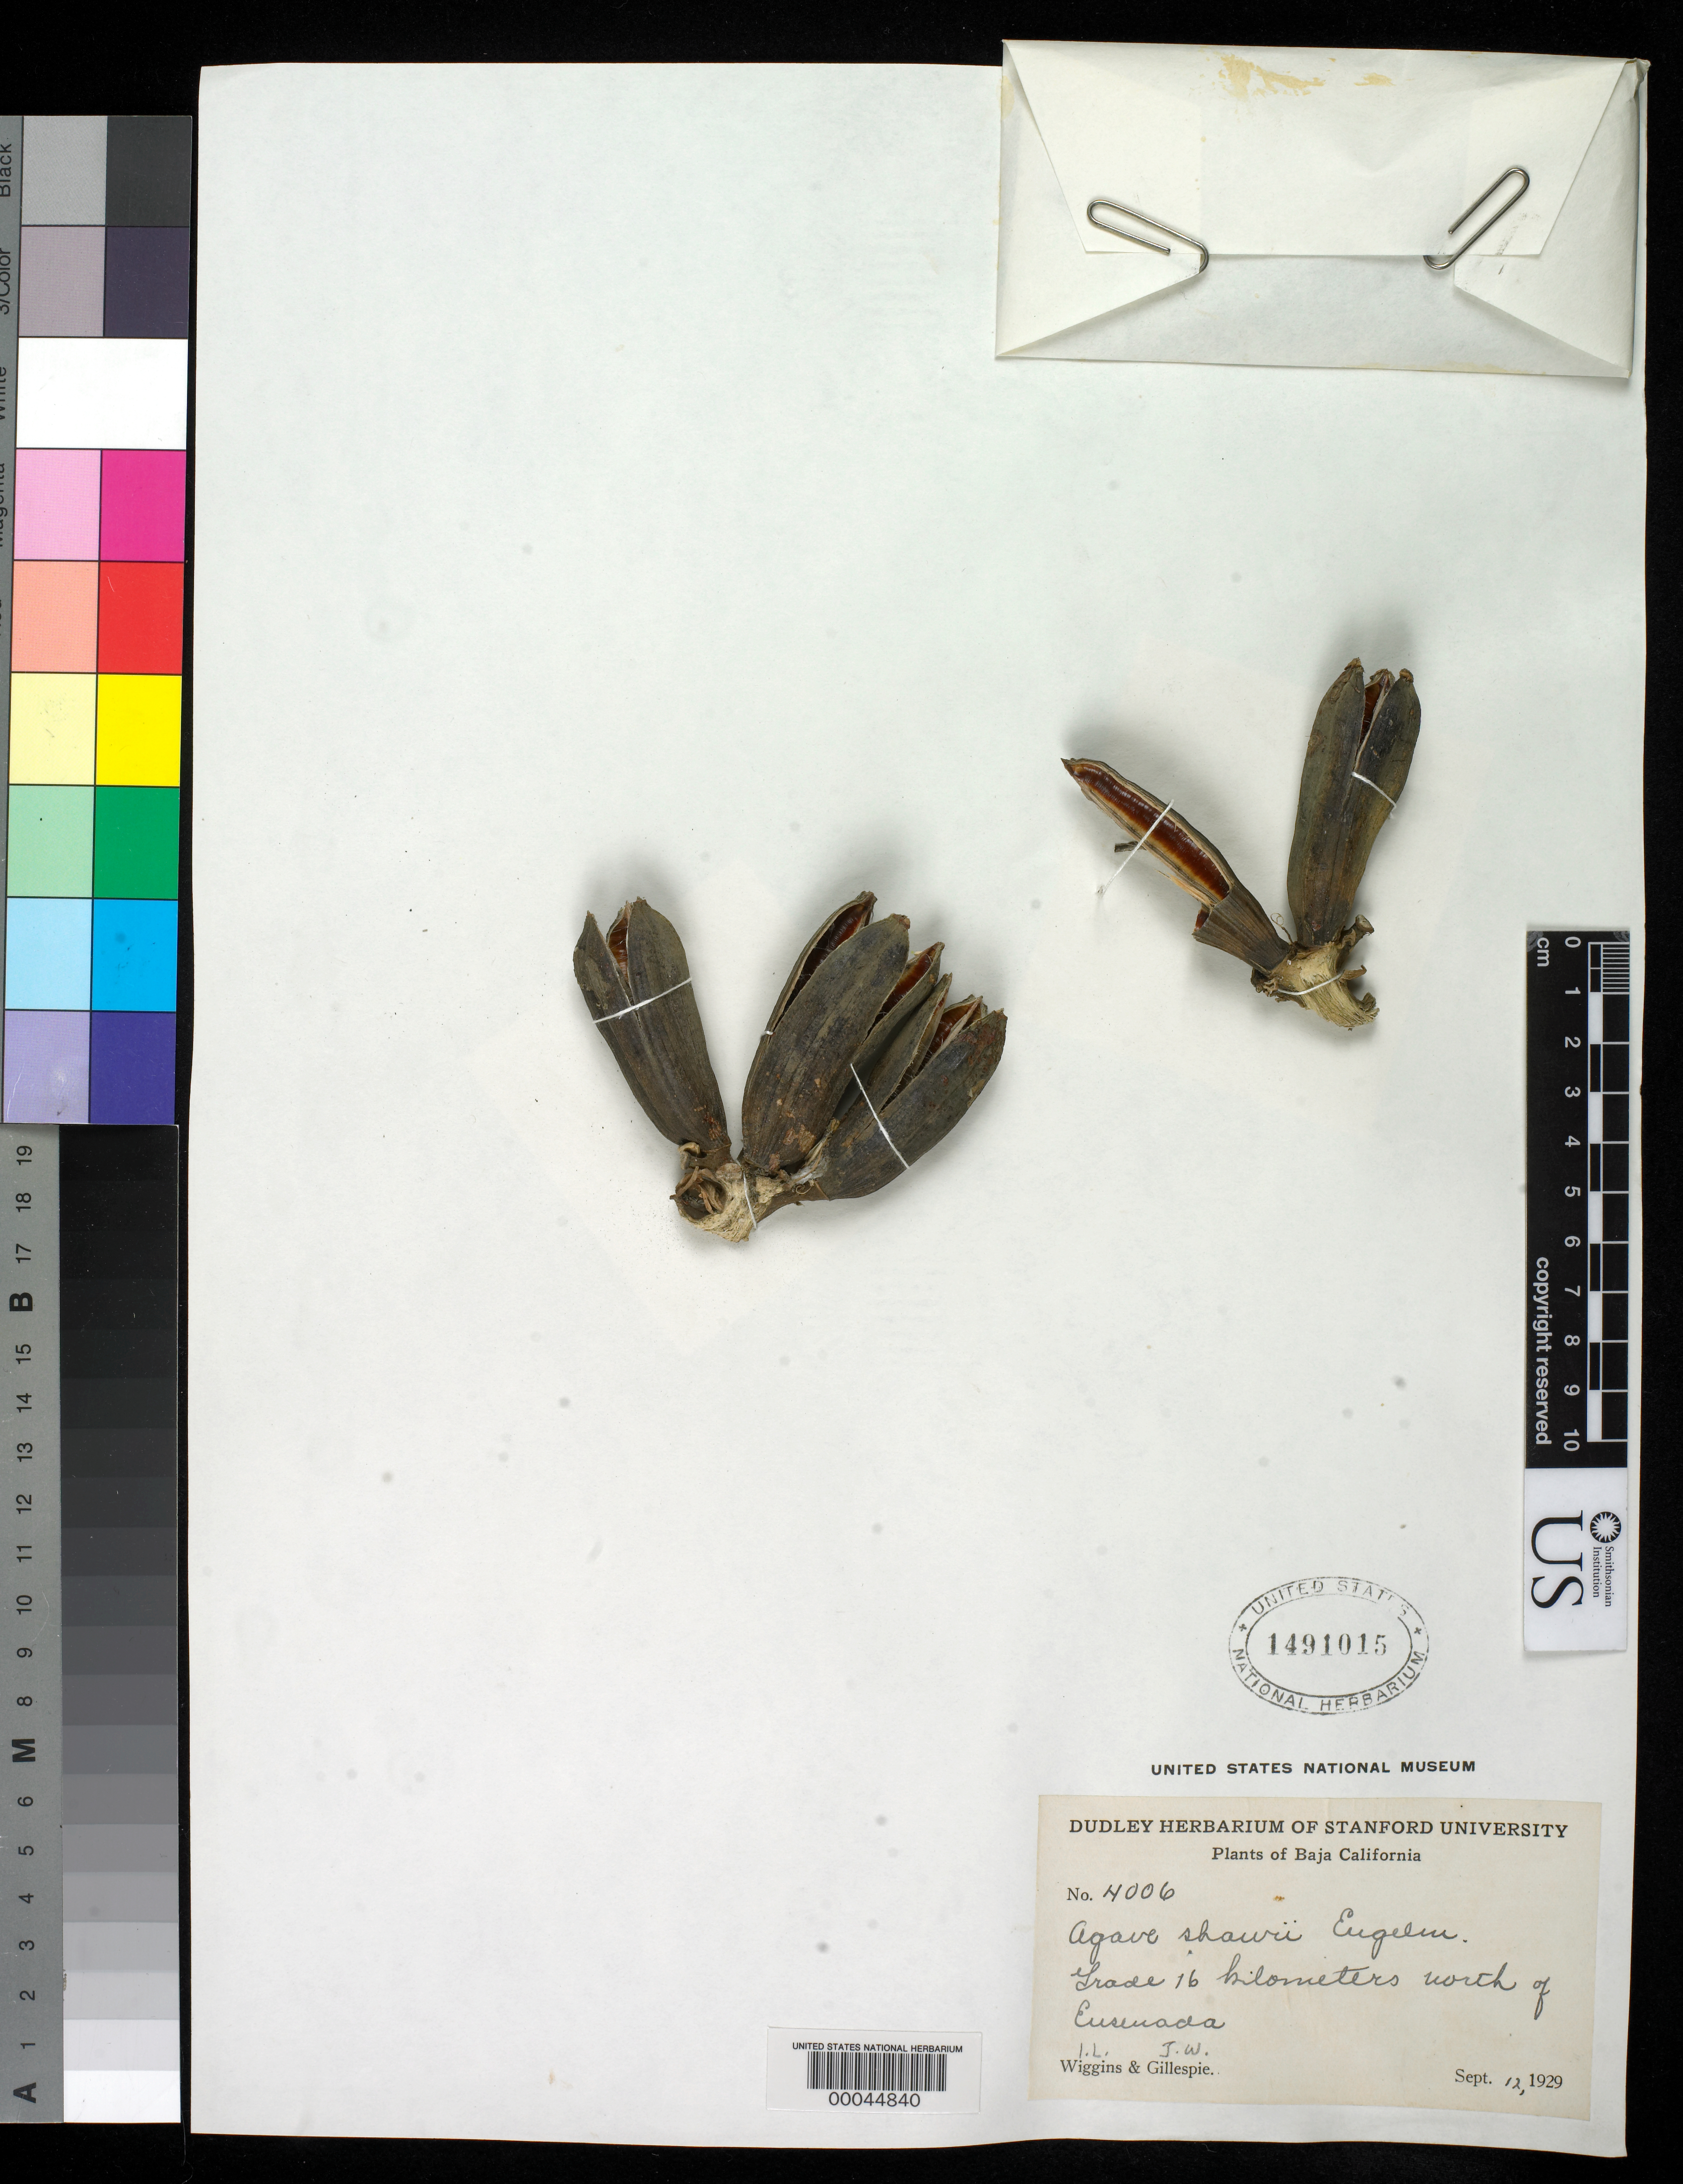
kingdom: Plantae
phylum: Tracheophyta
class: Liliopsida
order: Asparagales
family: Asparagaceae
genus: Agave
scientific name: Agave shawii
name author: Engelm.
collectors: I. L. Wiggins & J. W. Gilespie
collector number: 4006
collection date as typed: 12 Sep 1929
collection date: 1929-09-12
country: Mexico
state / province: Baja California Norte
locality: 16 km N of Ensenada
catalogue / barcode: US 1491015